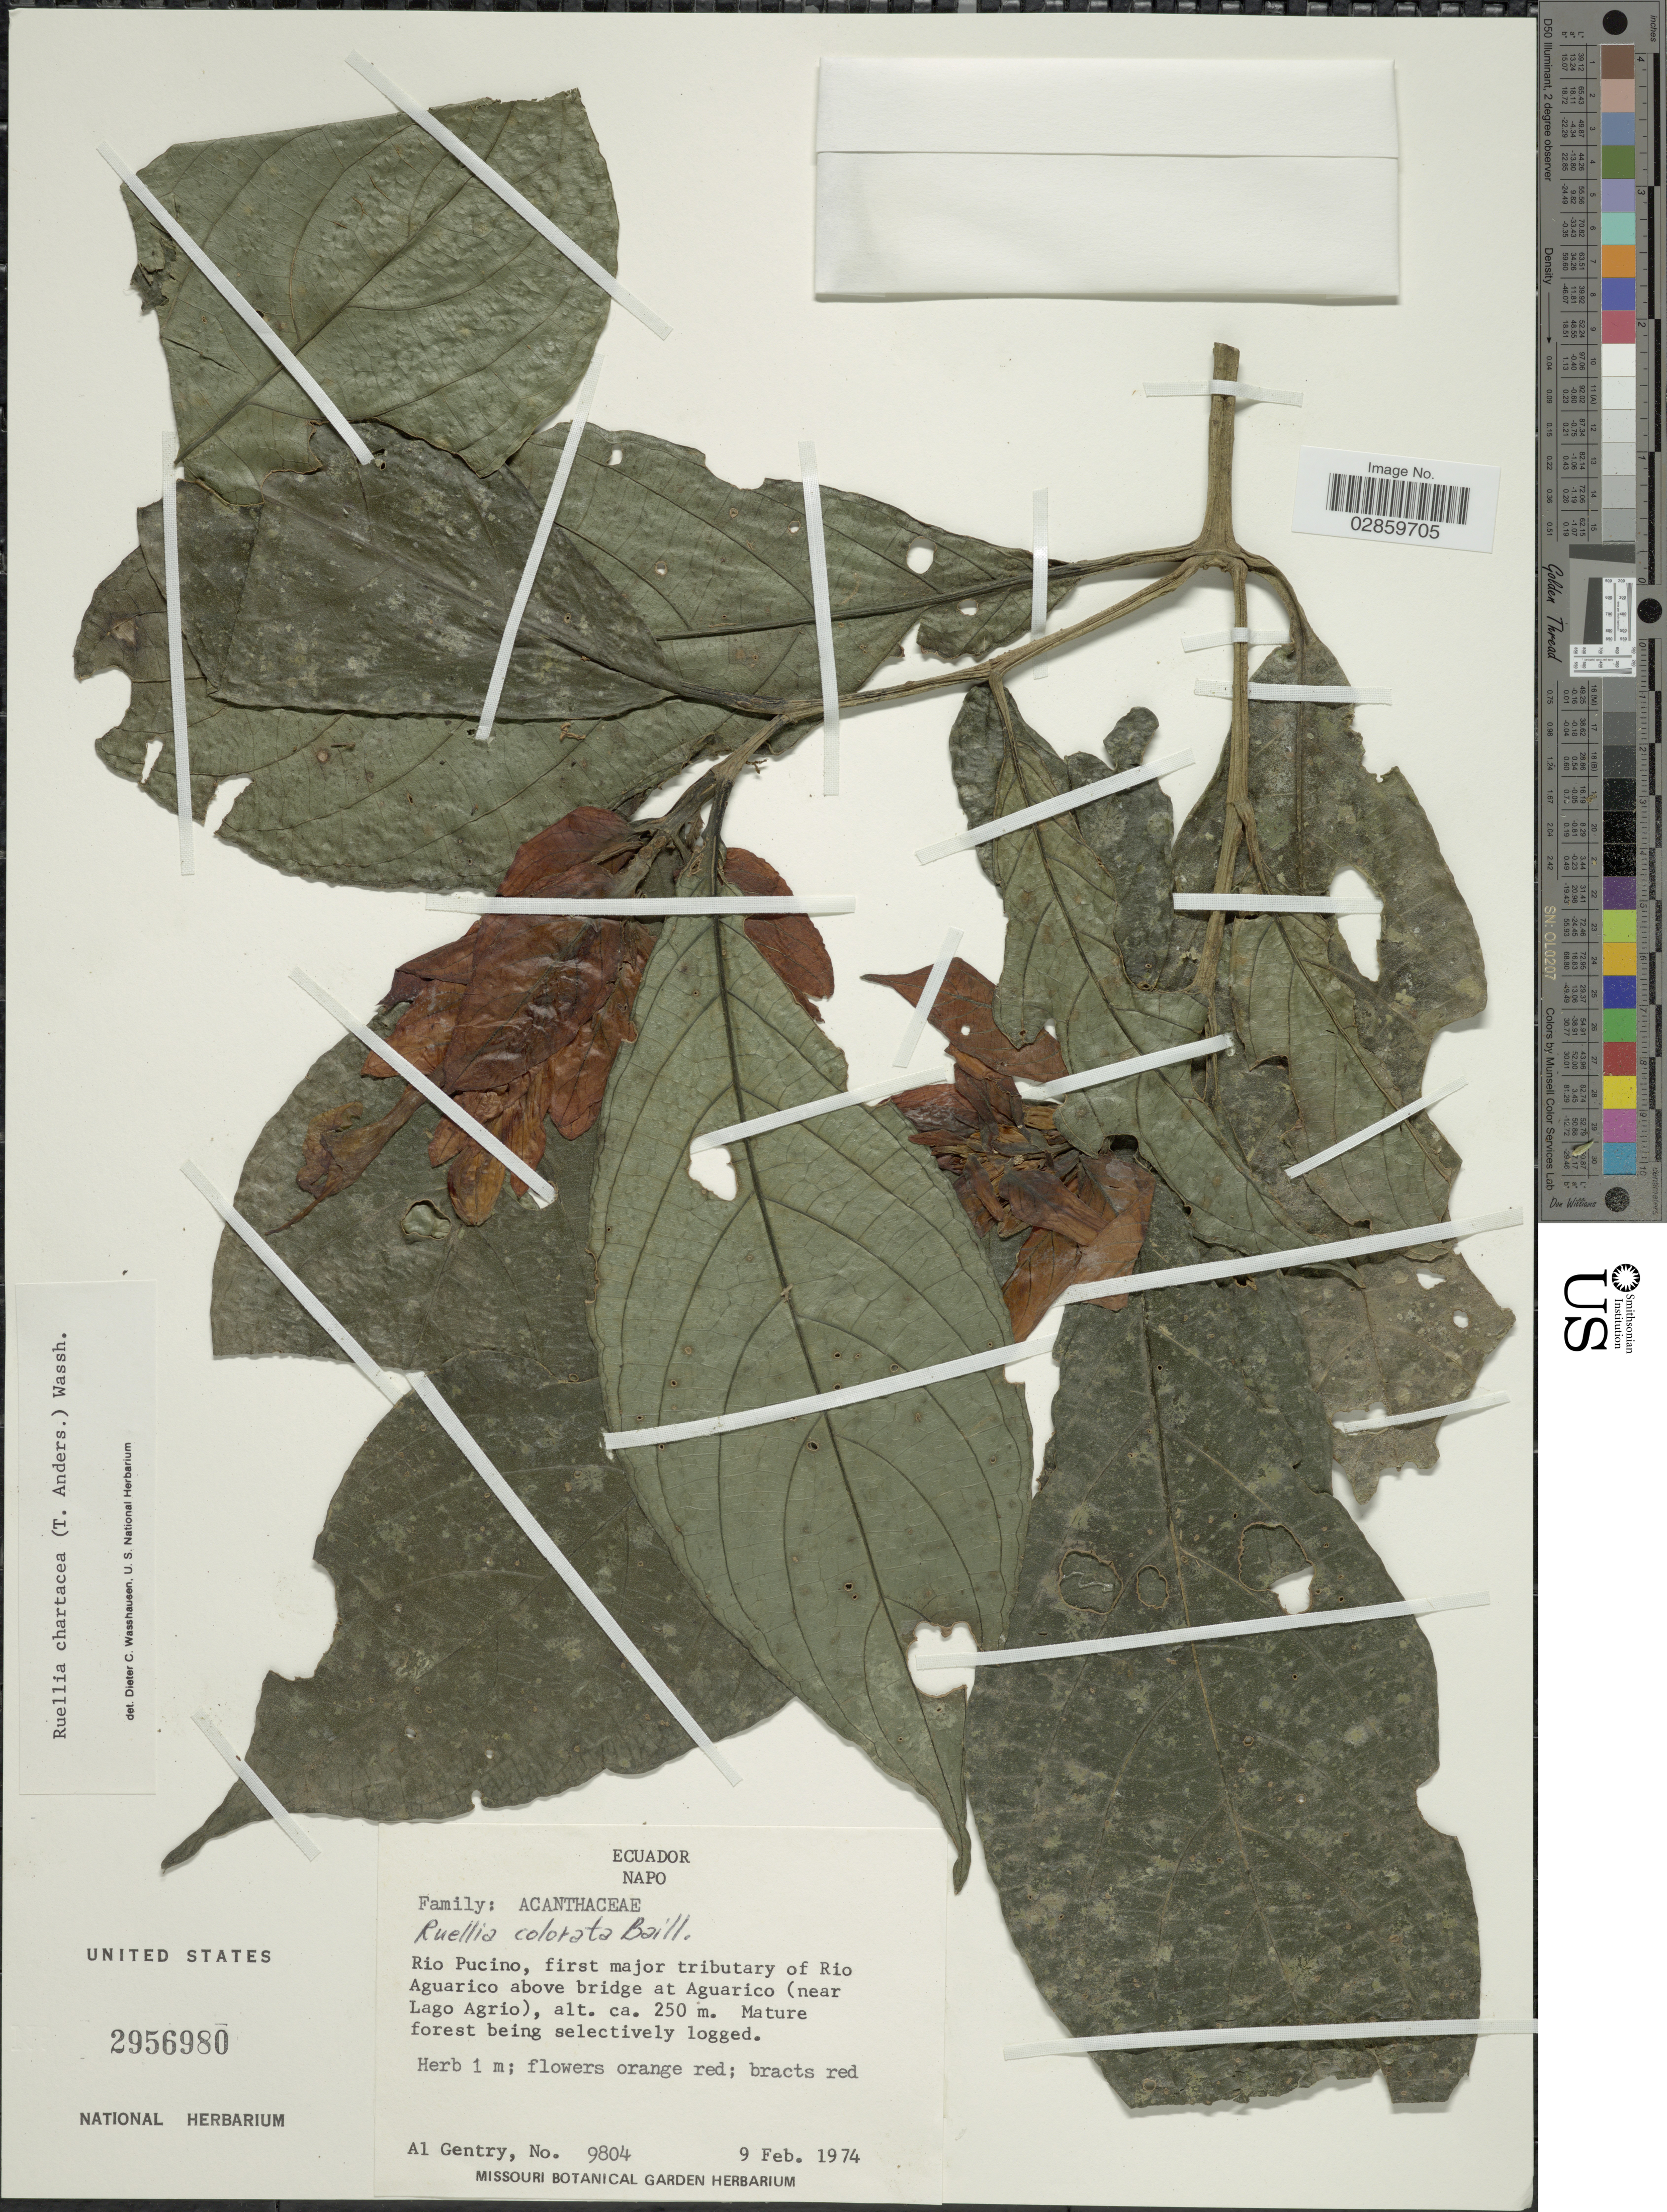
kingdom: Plantae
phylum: Tracheophyta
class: Magnoliopsida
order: Lamiales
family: Acanthaceae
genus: Ruellia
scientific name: Ruellia chartacea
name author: (T. Anderson) Wassh.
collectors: A. H. Gentry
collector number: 9804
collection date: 1974-02-09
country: Ecuador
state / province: Napo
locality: Rio Pucino, first major tributary of Rio Aguarico above bridge at Aguarico (near Lago Agrio).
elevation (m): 250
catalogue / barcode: US 2956980